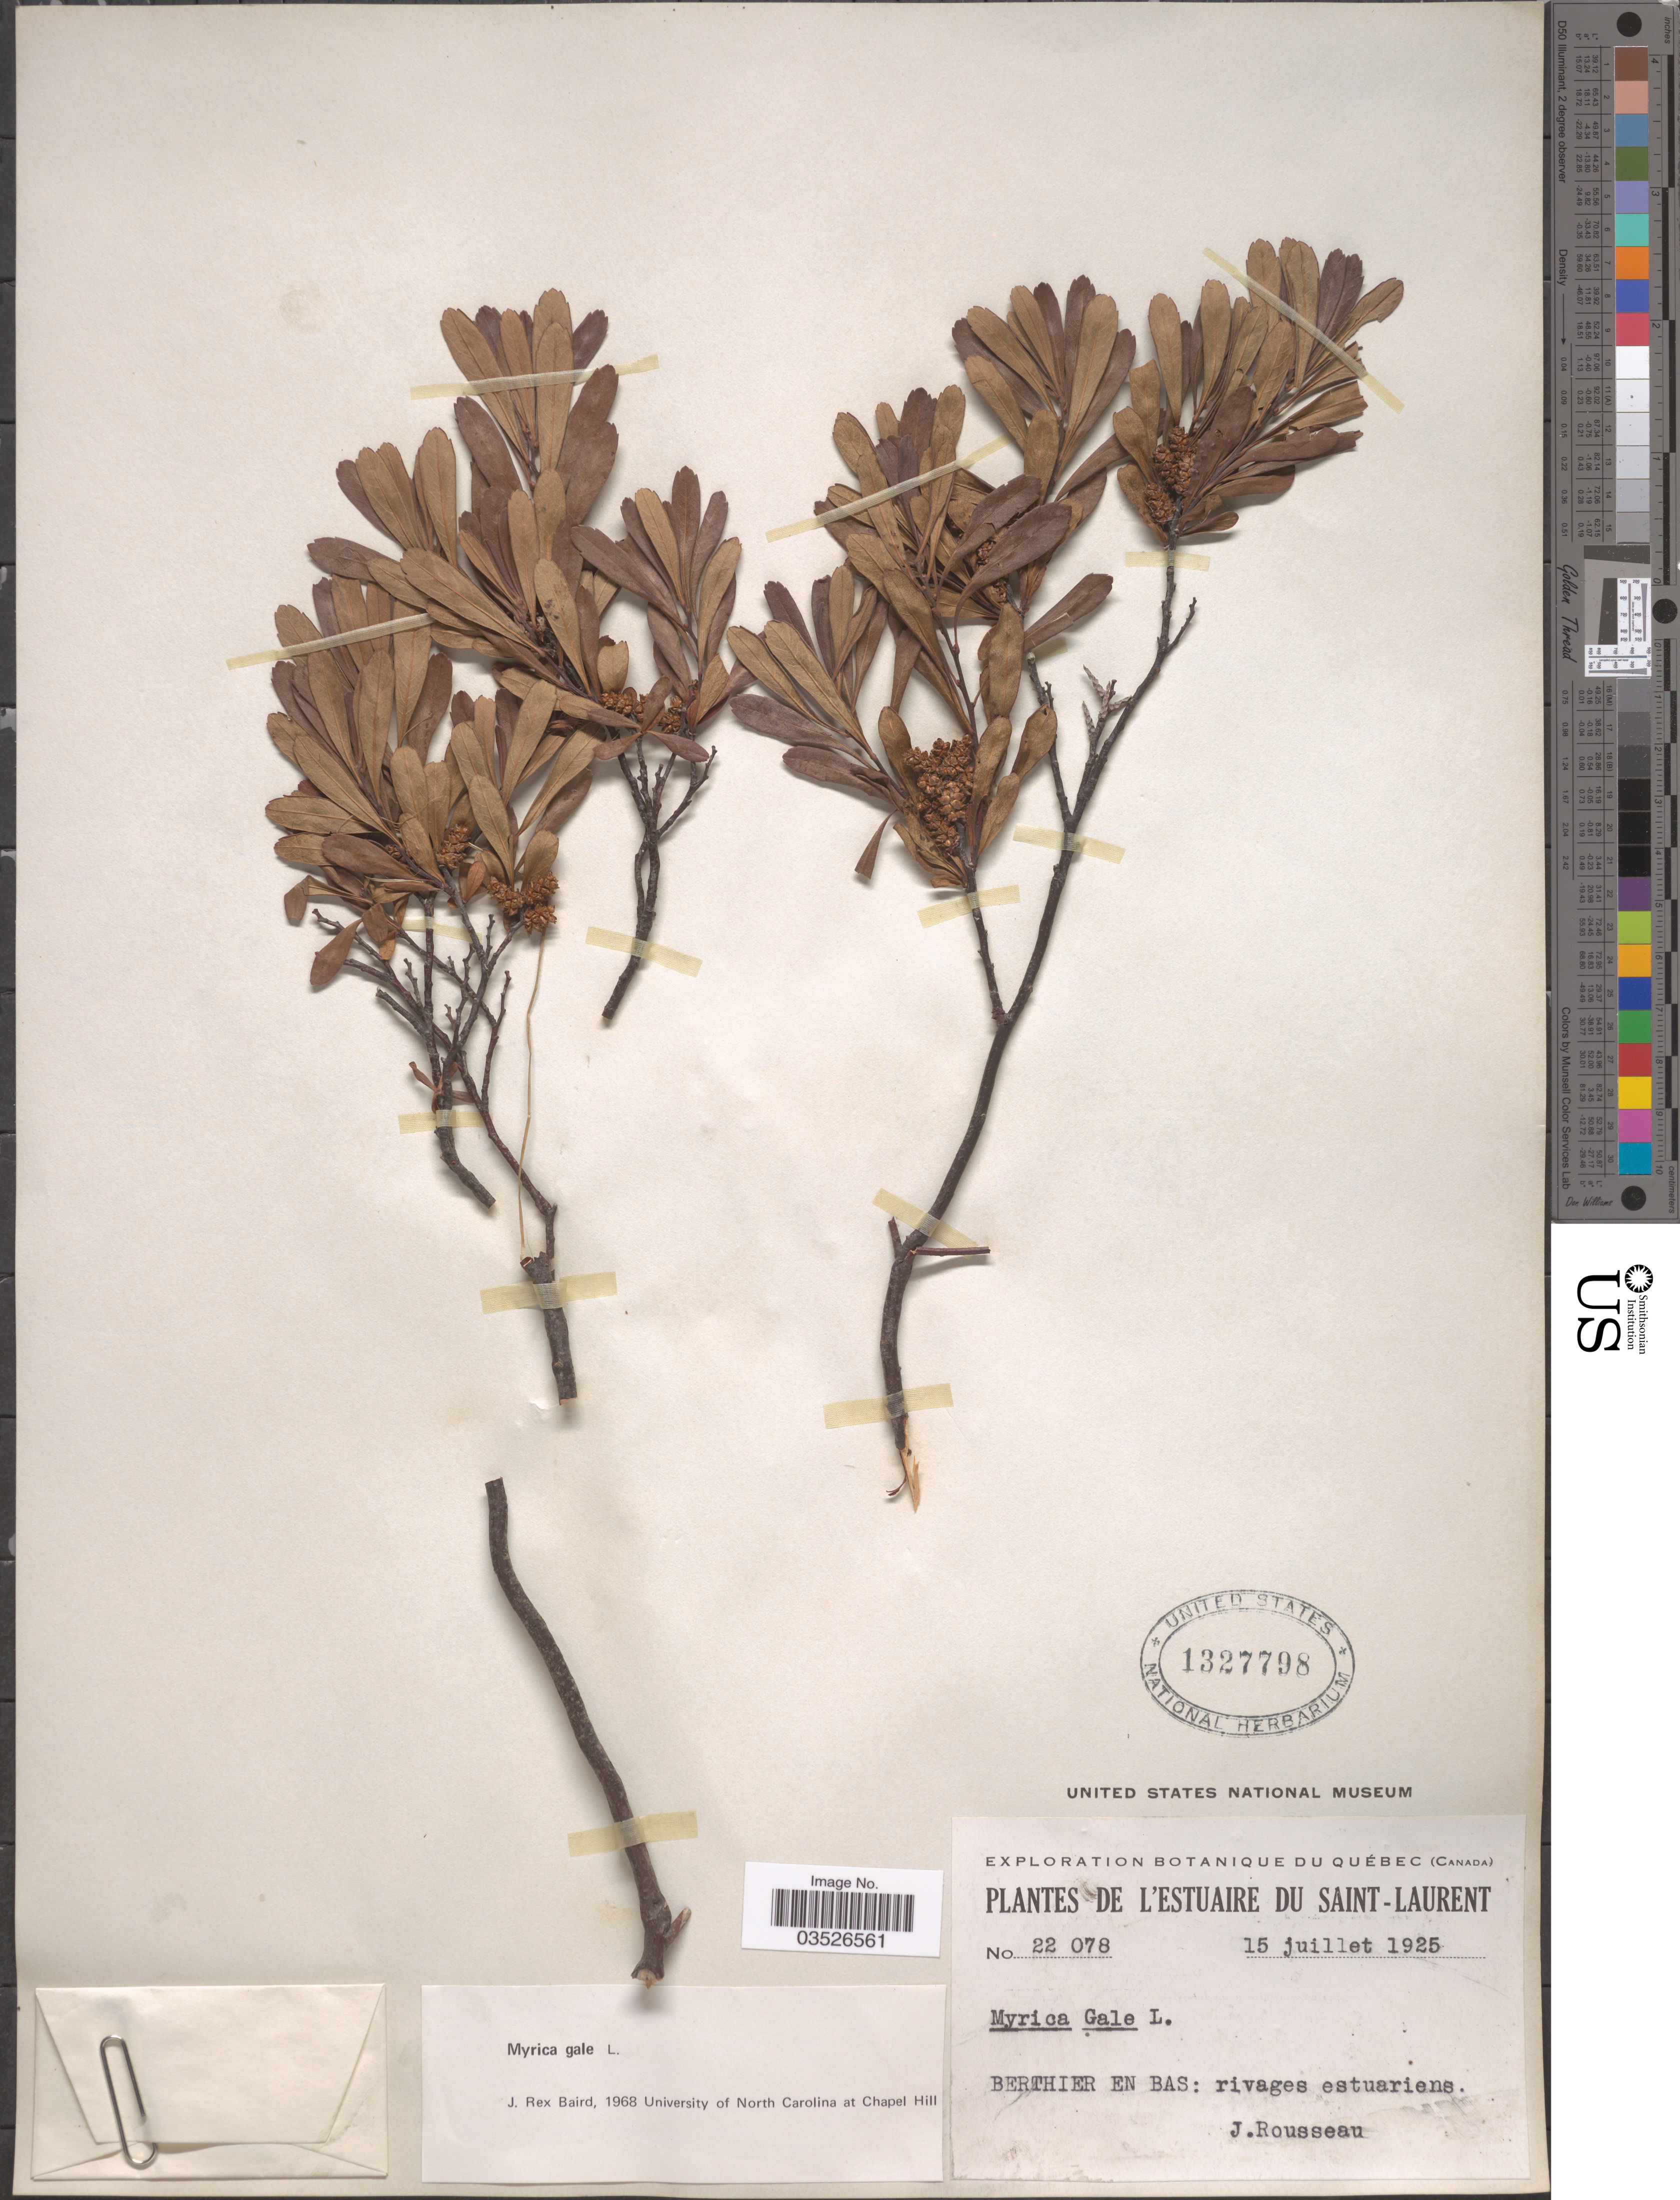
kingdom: Plantae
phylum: Tracheophyta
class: Magnoliopsida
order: Fagales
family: Myricaceae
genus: Myrica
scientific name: Myrica gale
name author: L.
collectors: J. Rousseau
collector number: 22078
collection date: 1925-07-15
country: Canada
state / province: Quebec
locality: Berthier en Bas: rivages estuariens.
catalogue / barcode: US 1327798